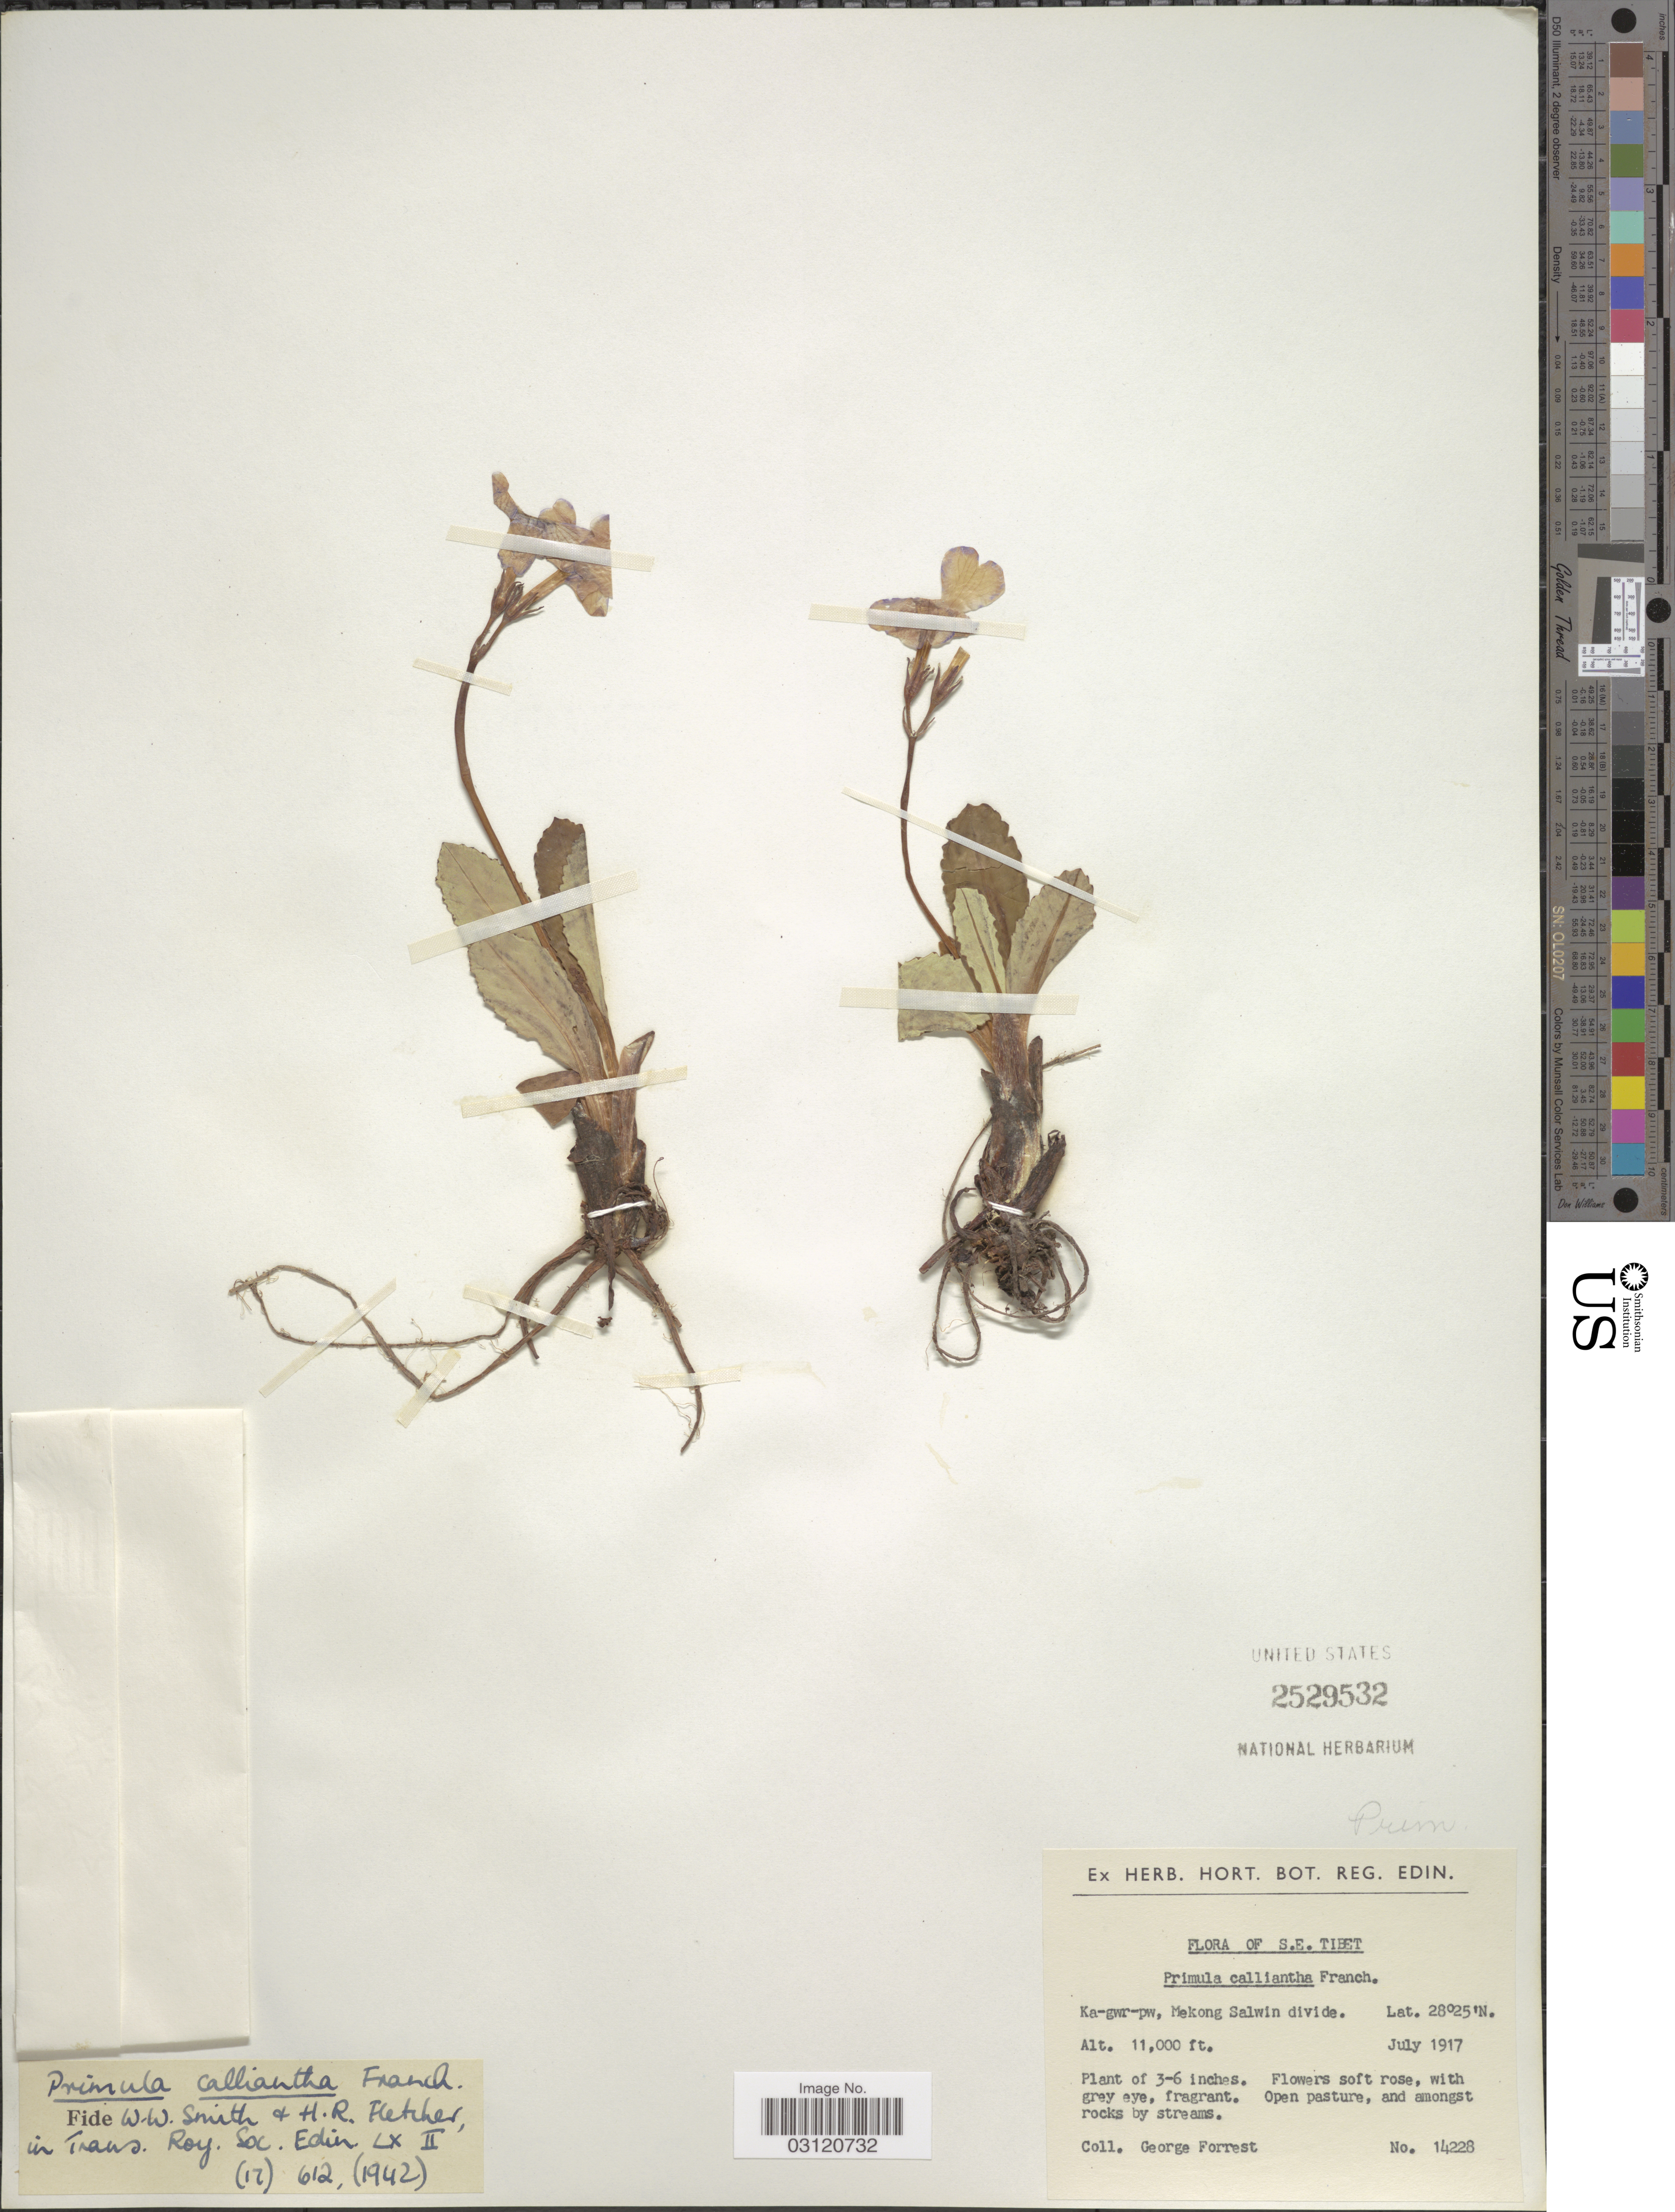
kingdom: Plantae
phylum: Tracheophyta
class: Magnoliopsida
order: Ericales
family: Primulaceae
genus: Primula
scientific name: Primula calliantha subsp. bryophila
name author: (Balf. f. & Farrer) W.W. Sm. & Forrest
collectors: G. Forrest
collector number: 14228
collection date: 1917-07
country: China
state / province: Xizang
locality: S.E. Tibet, Ka-gwr-pw, Mekong Salwin divide.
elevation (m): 3353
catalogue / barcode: US 2529532